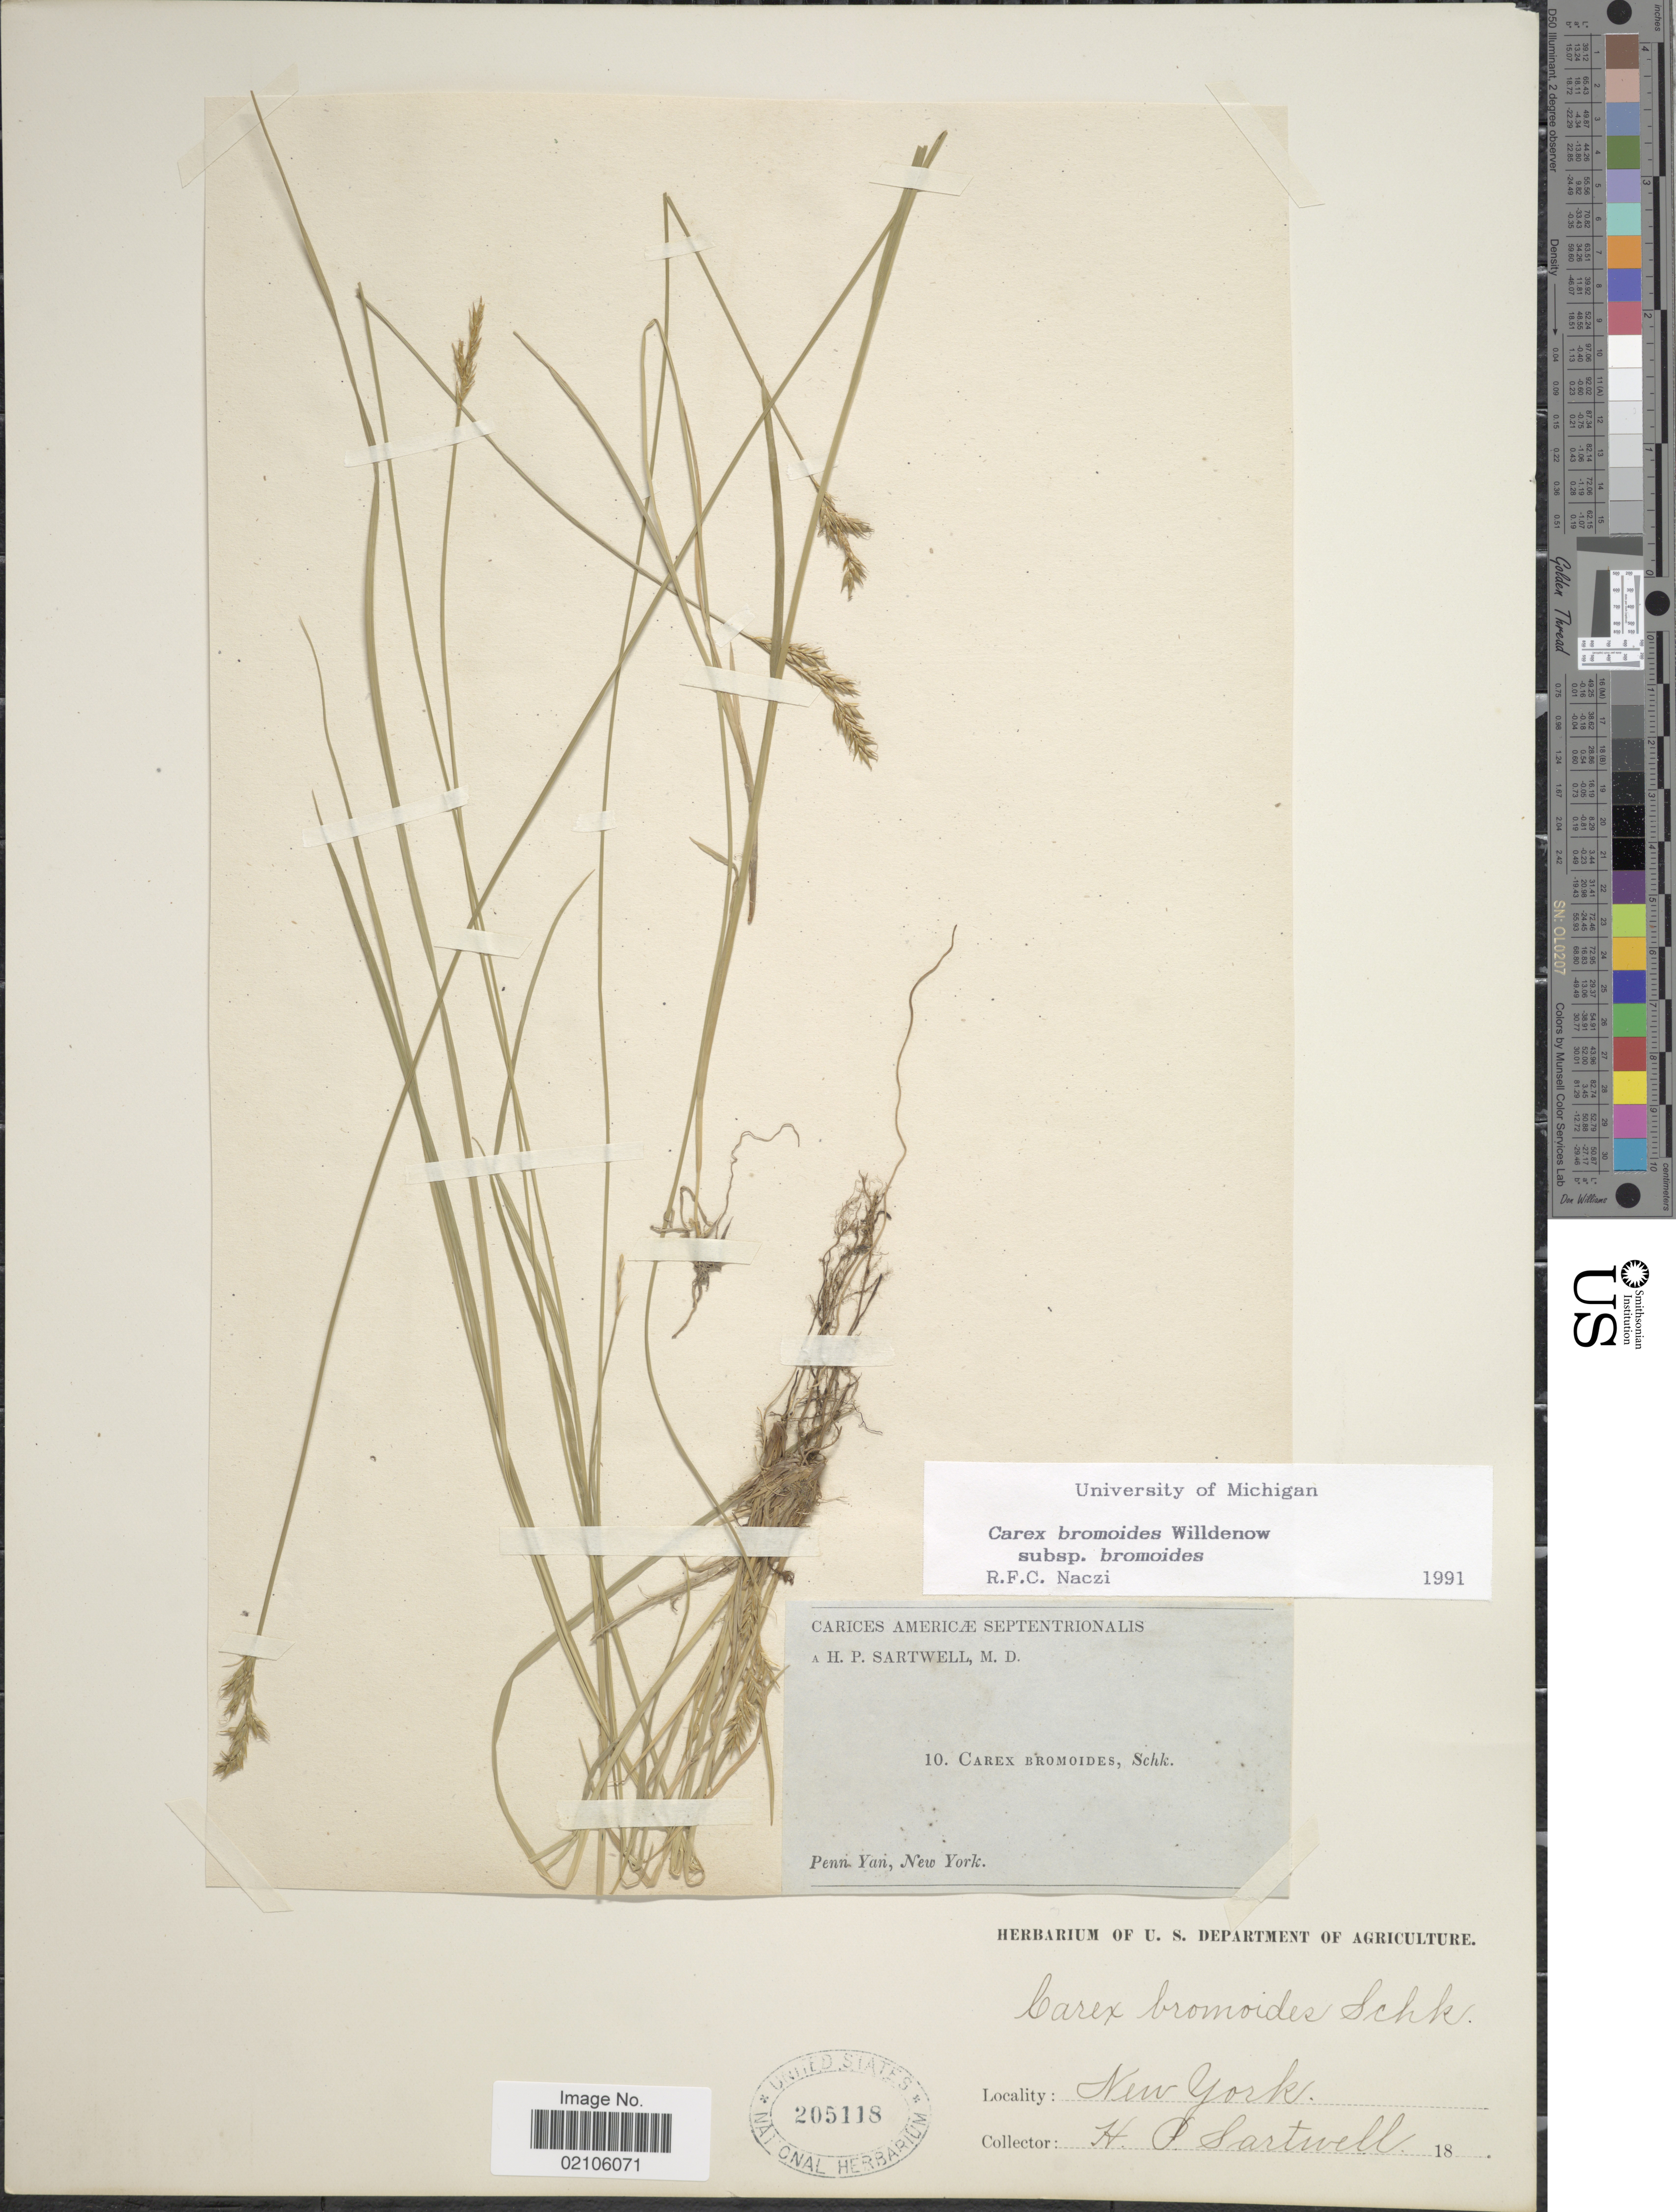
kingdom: Plantae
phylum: Tracheophyta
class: Liliopsida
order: Poales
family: Cyperaceae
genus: Carex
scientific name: Carex bromoides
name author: Willd.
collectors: H. P. Sartwell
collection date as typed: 18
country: United States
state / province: New York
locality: Penn Yan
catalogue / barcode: US 205118